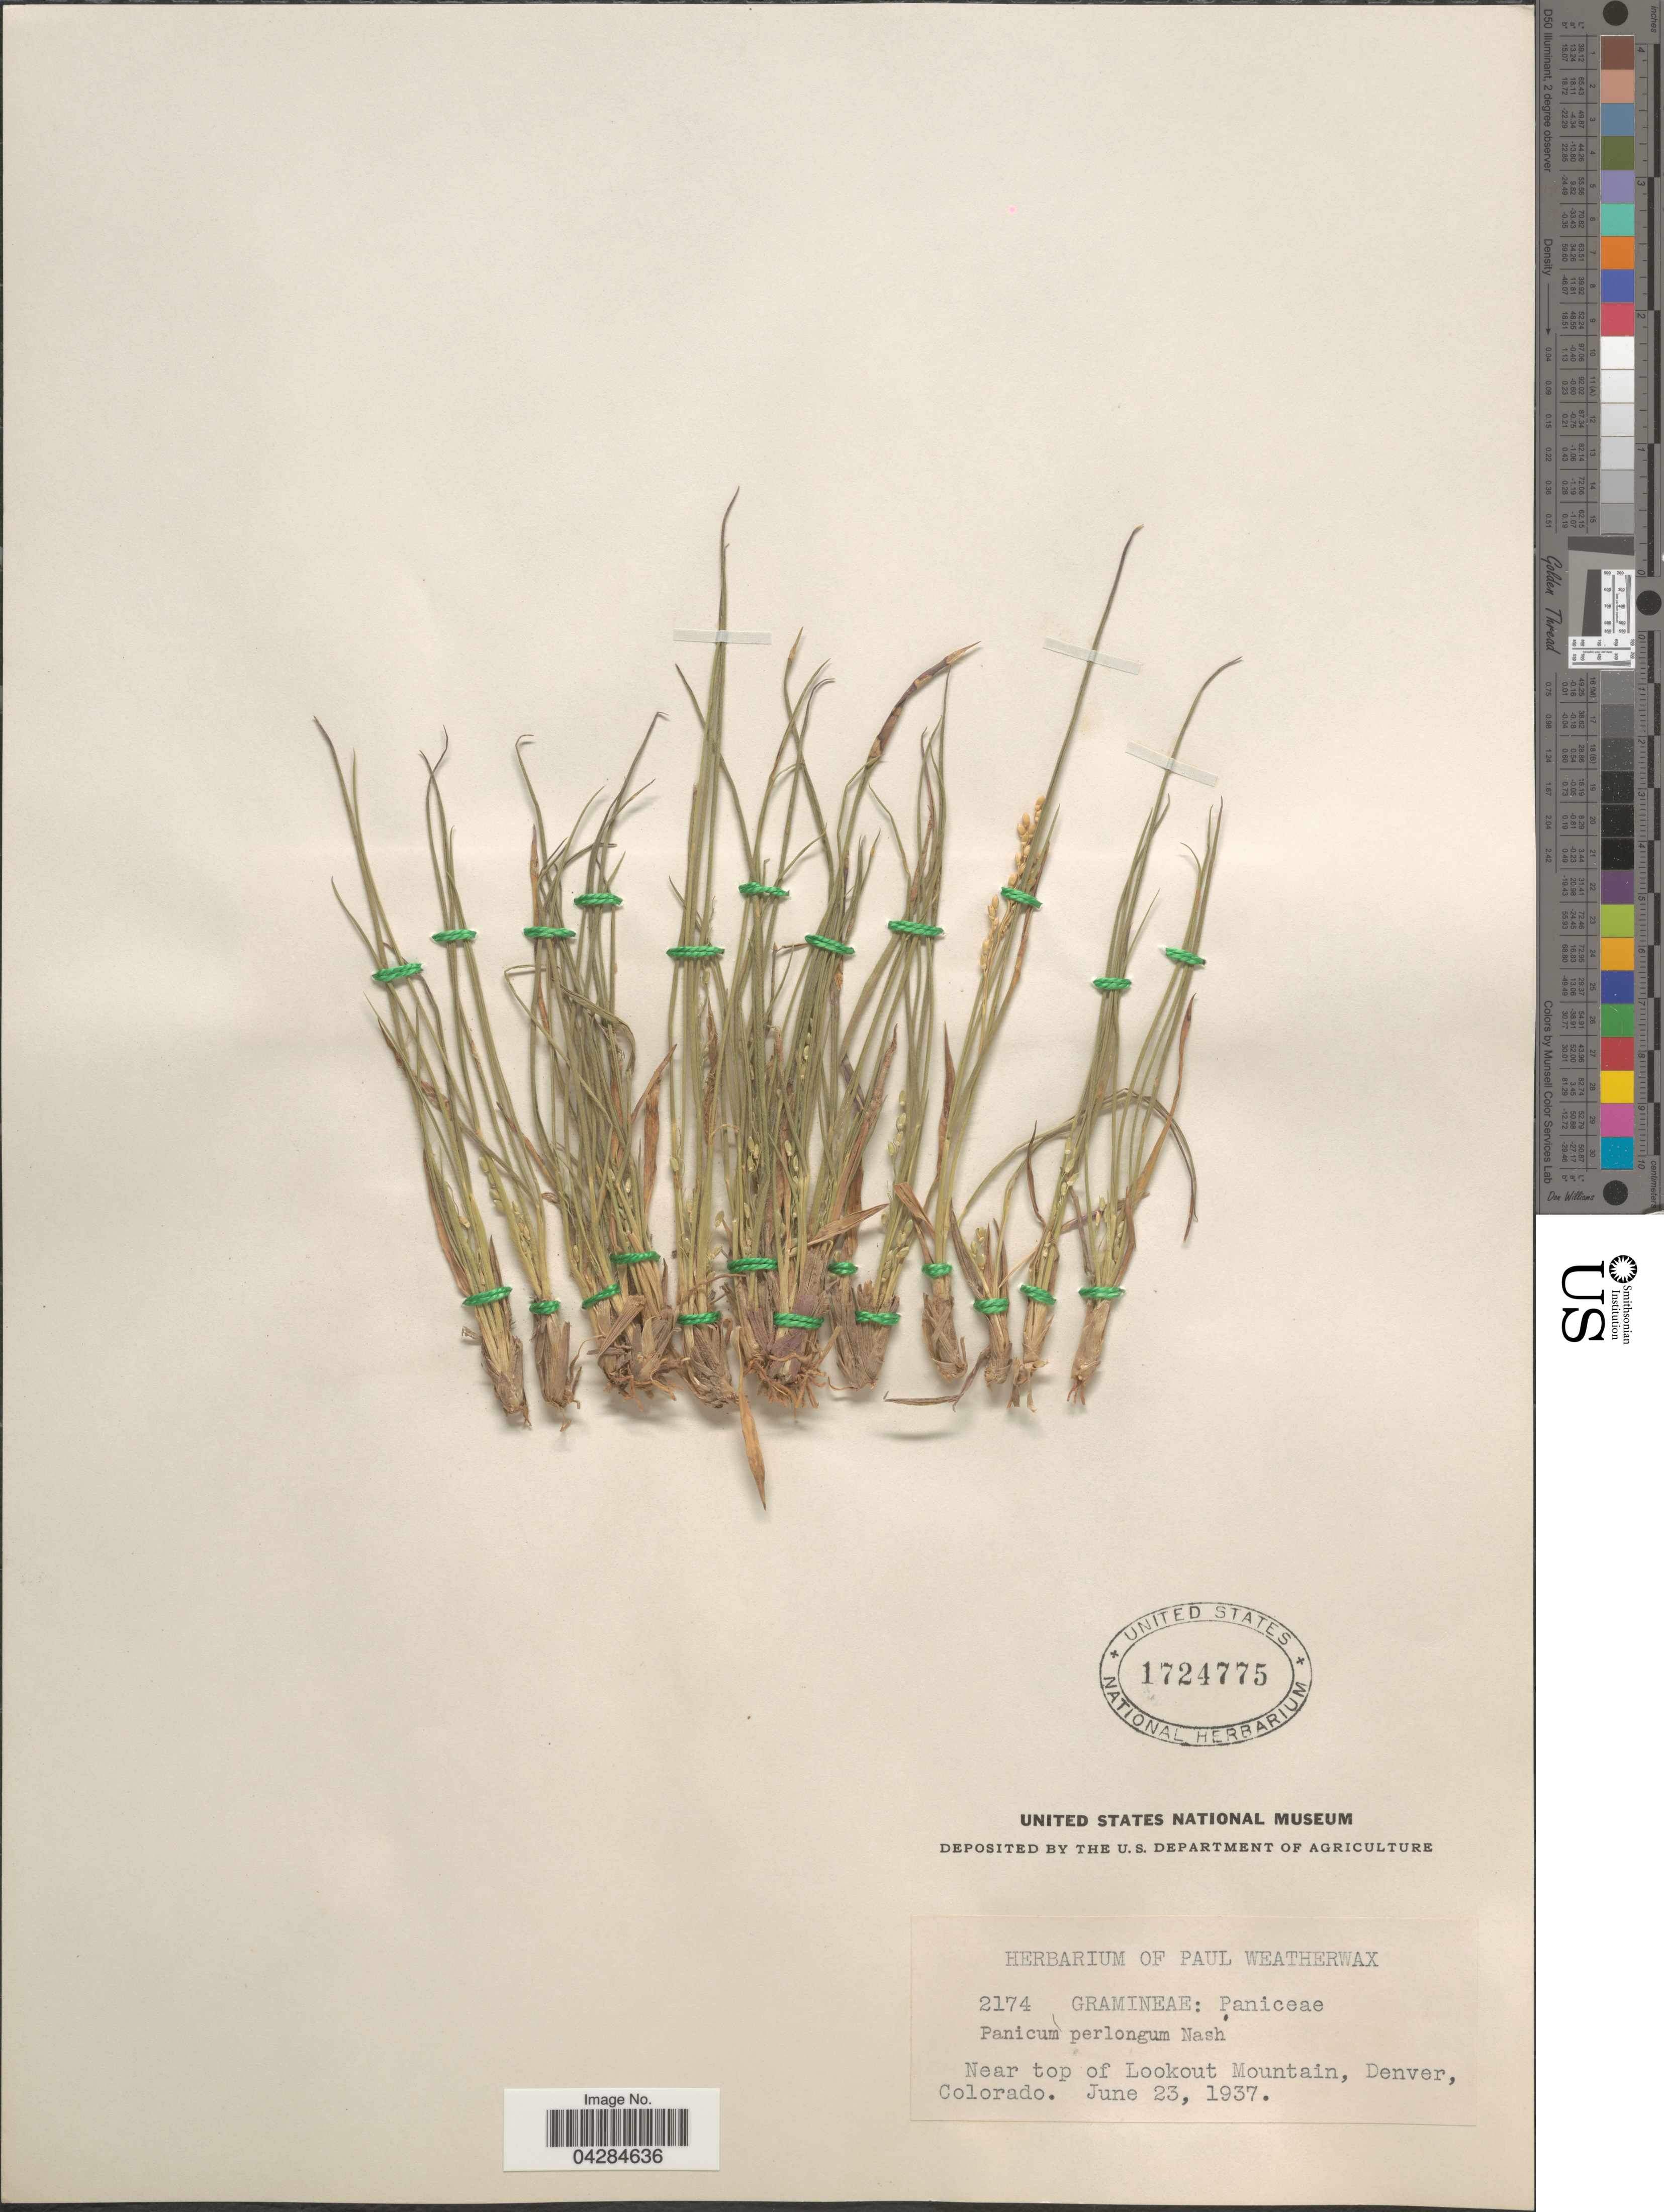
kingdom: Plantae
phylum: Tracheophyta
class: Liliopsida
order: Poales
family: Poaceae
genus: Dichanthelium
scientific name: Dichanthelium perlongum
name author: (Nash) Freckmann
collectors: Ex herb. Paul Weatherwax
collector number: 2174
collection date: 1937-06-23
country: United States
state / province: Colorado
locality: Near top of lookout Mountain, Denver.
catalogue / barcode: US 1724775